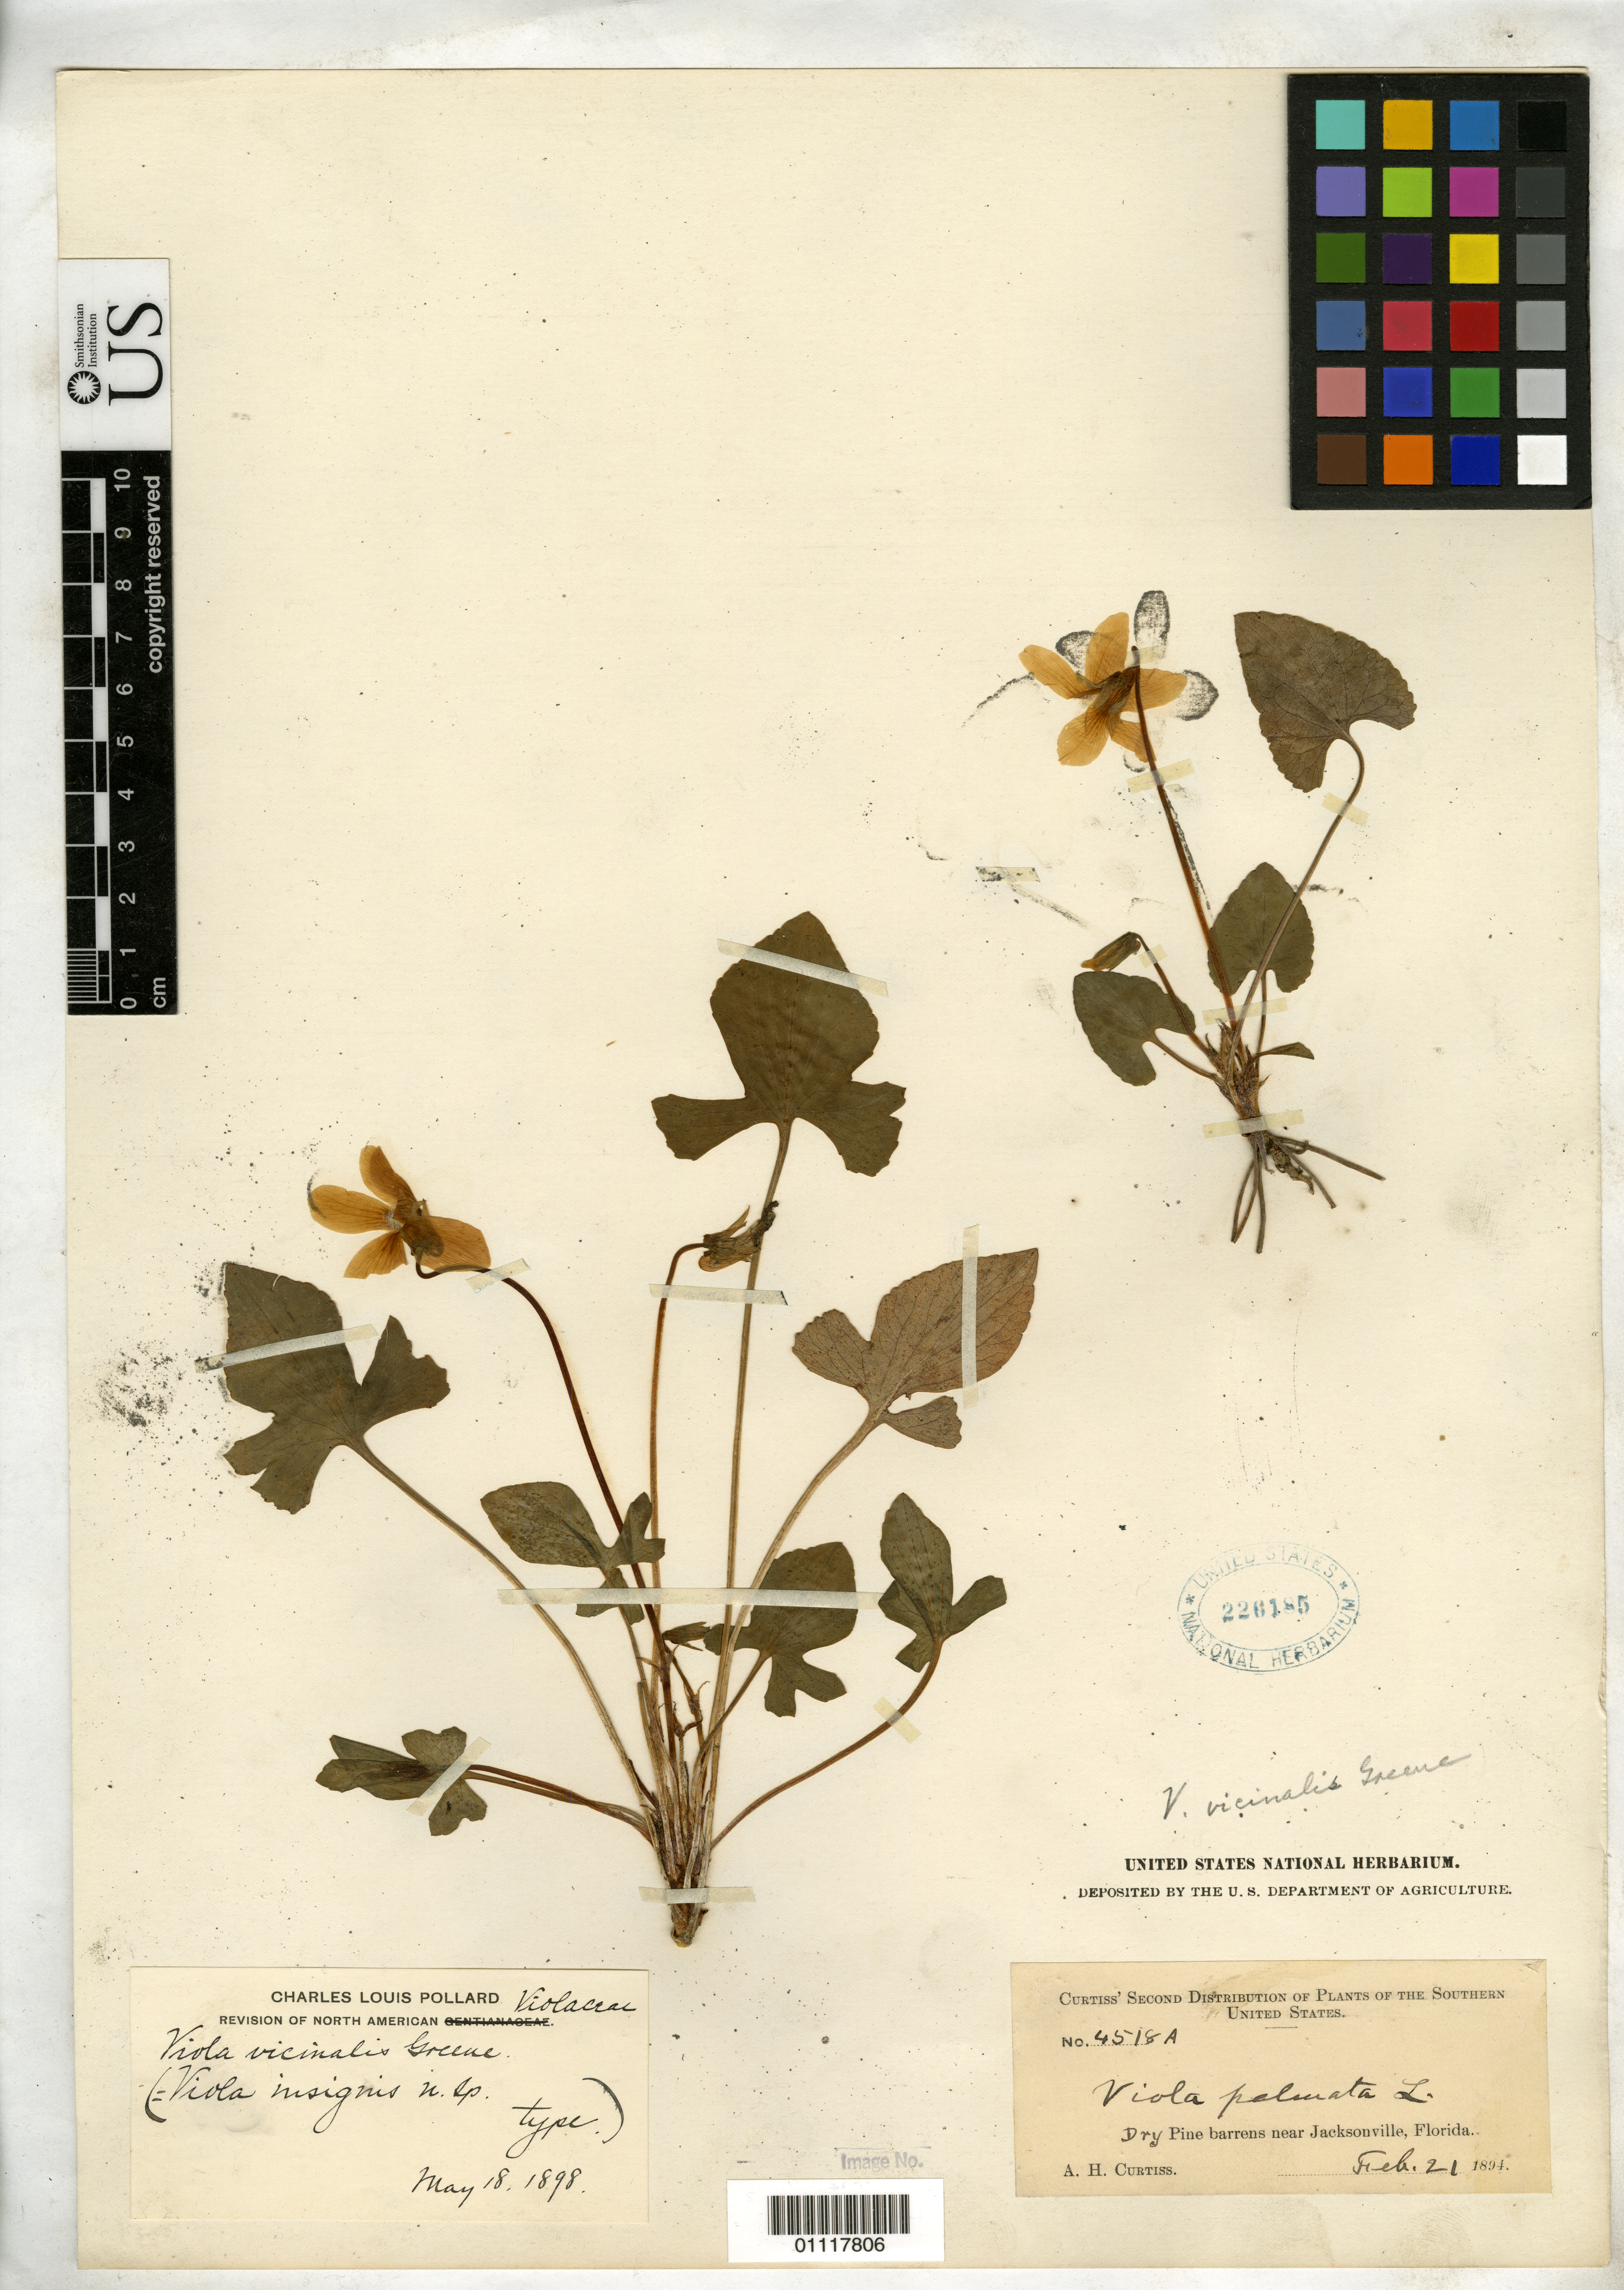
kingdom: Plantae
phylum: Tracheophyta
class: Magnoliopsida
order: Malpighiales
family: Violaceae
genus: Viola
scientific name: Viola insignis Pollard, nom. illeg.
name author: Pollard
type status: Syntype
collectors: A. H. Curtiss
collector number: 4518 A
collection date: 1894-02-21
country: United States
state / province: Florida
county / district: Duval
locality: Dry pine barrens near Jacksonville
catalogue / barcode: US 226185